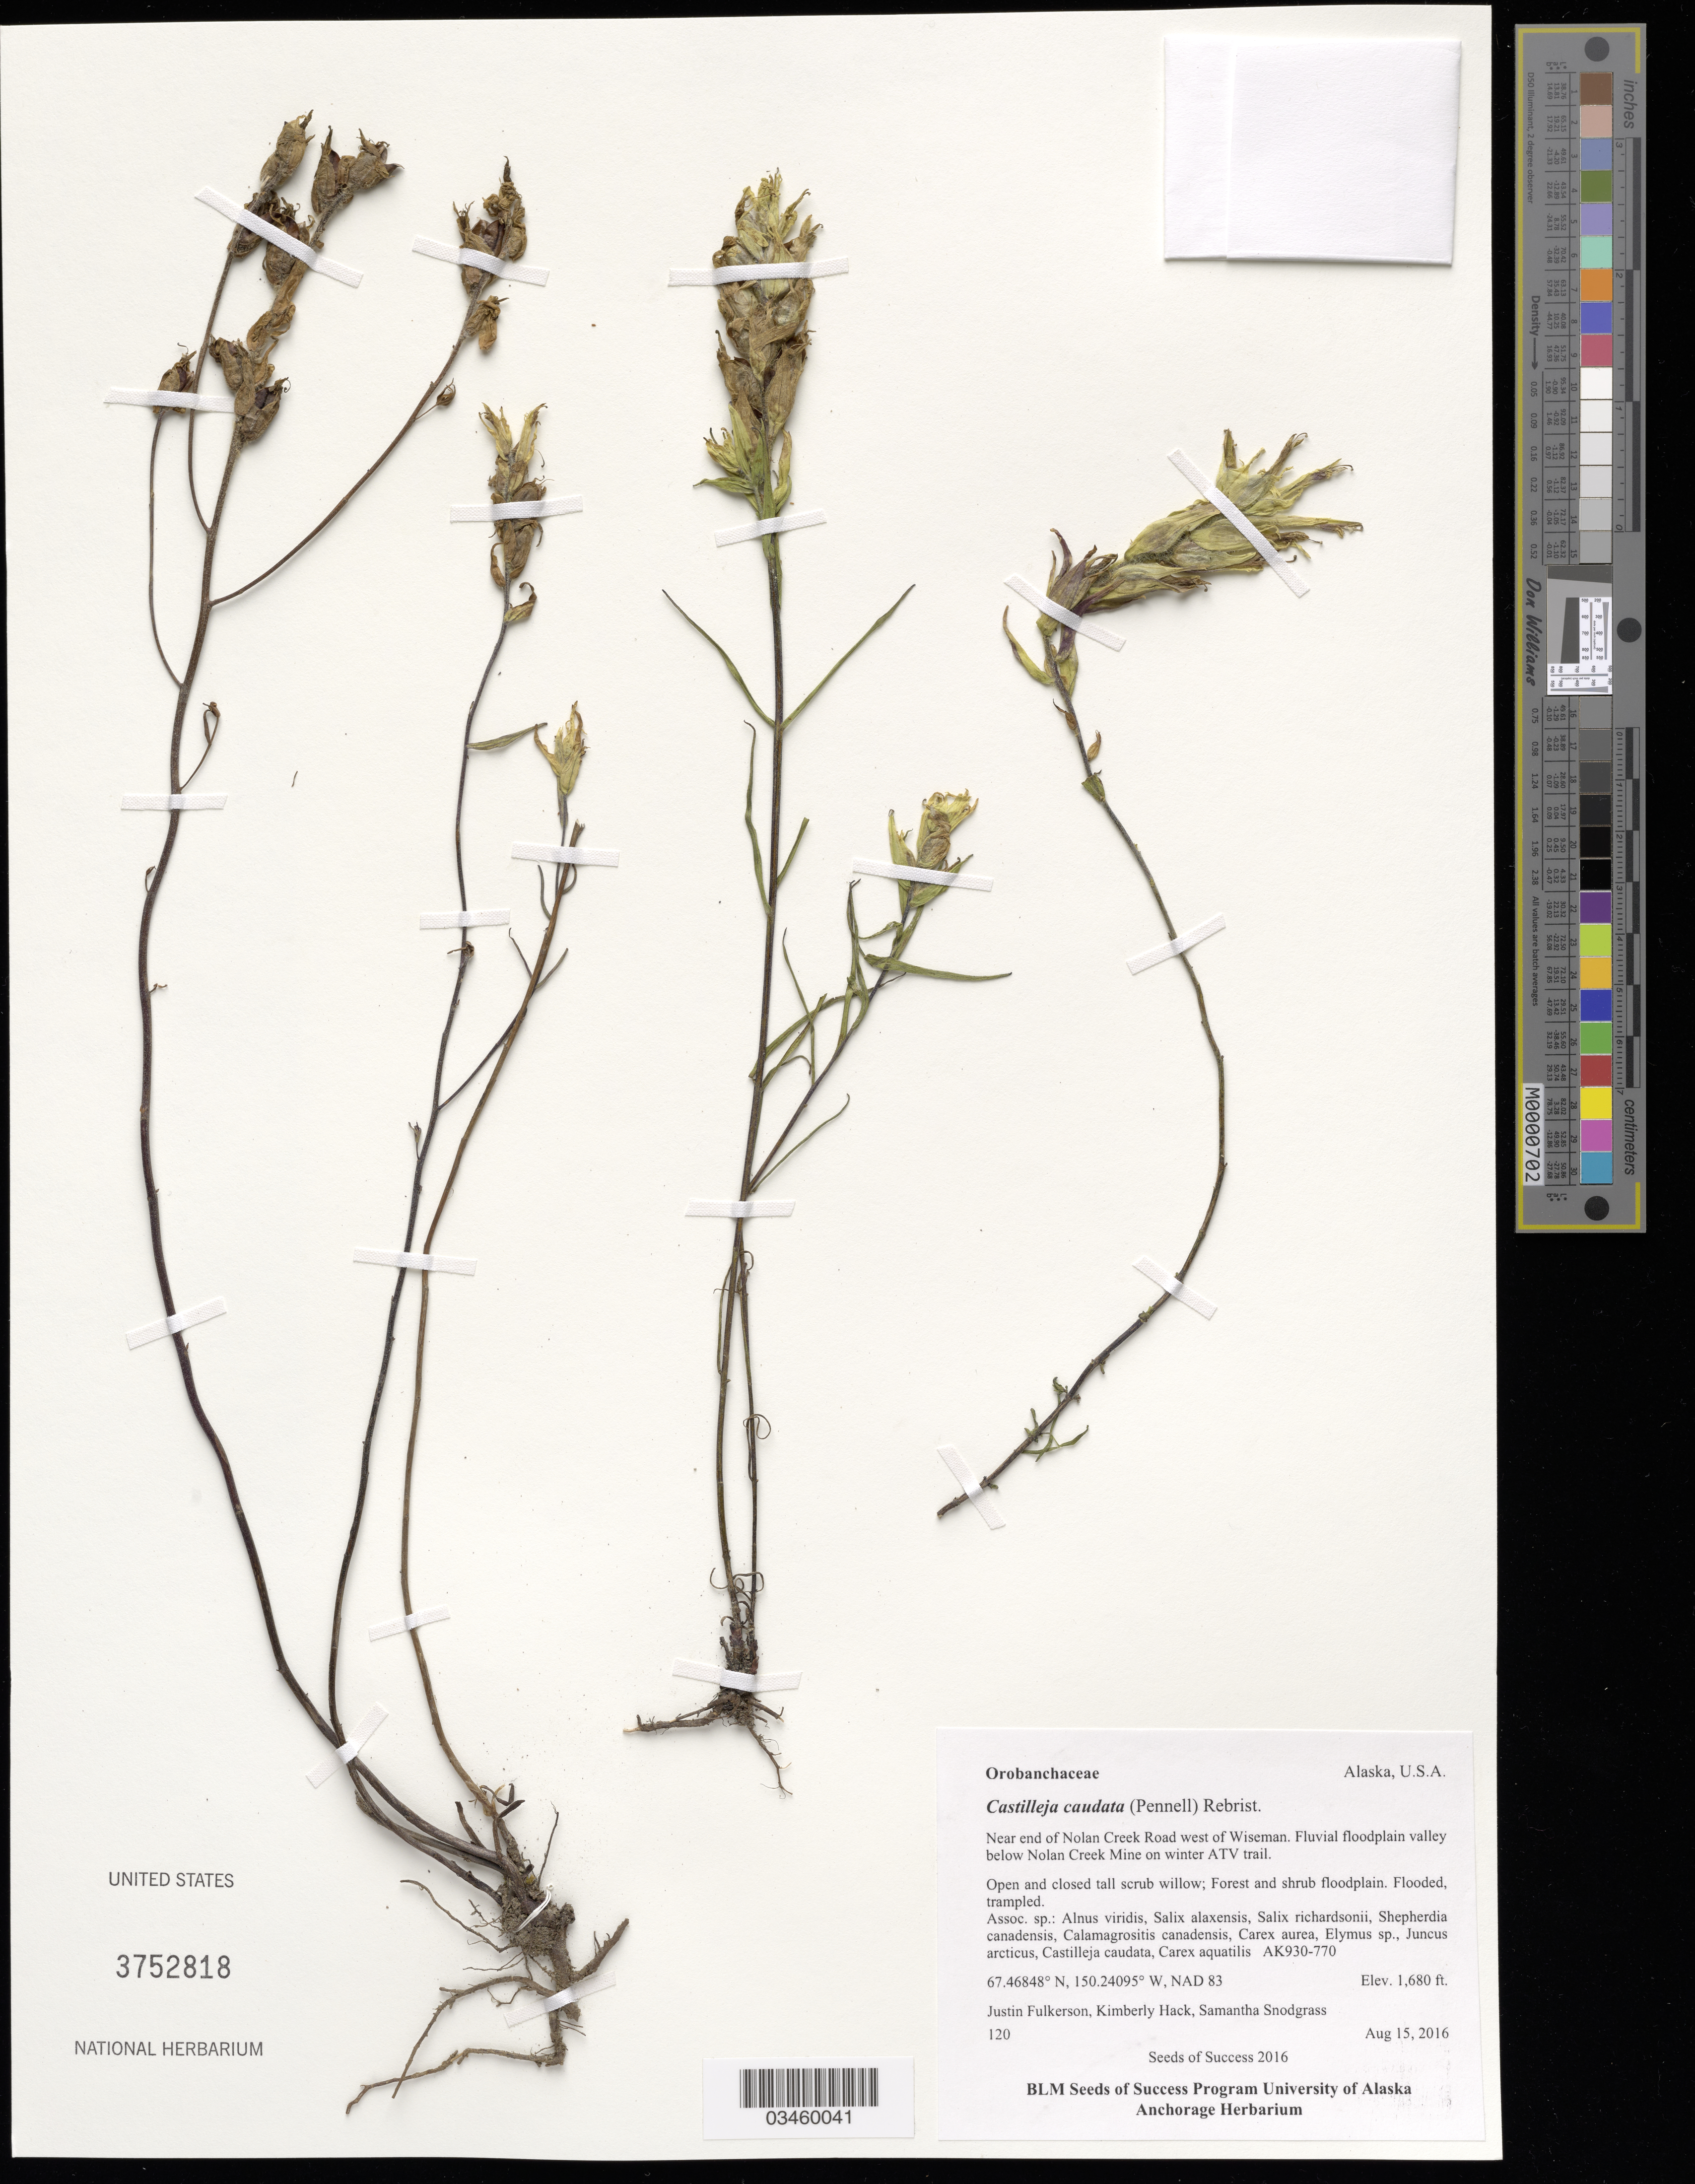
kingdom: Plantae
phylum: Tracheophyta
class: Magnoliopsida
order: Lamiales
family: Orobanchaceae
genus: Castilleja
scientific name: Castilleja caudata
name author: (Pennell) Rebrist.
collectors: J. Fulkerson, K. Hack & S. Snodgrass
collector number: AK930-770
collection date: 2016-08-15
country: United States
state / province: Alaska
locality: Near end of Nolan Creek Road west of Wiseman. Fluvial floodplain valley below Nolan Creek Mine on winter ATV trail.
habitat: Open and closed tall scrub willow. Forest and shrub floodplain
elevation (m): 512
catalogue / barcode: US 3752818